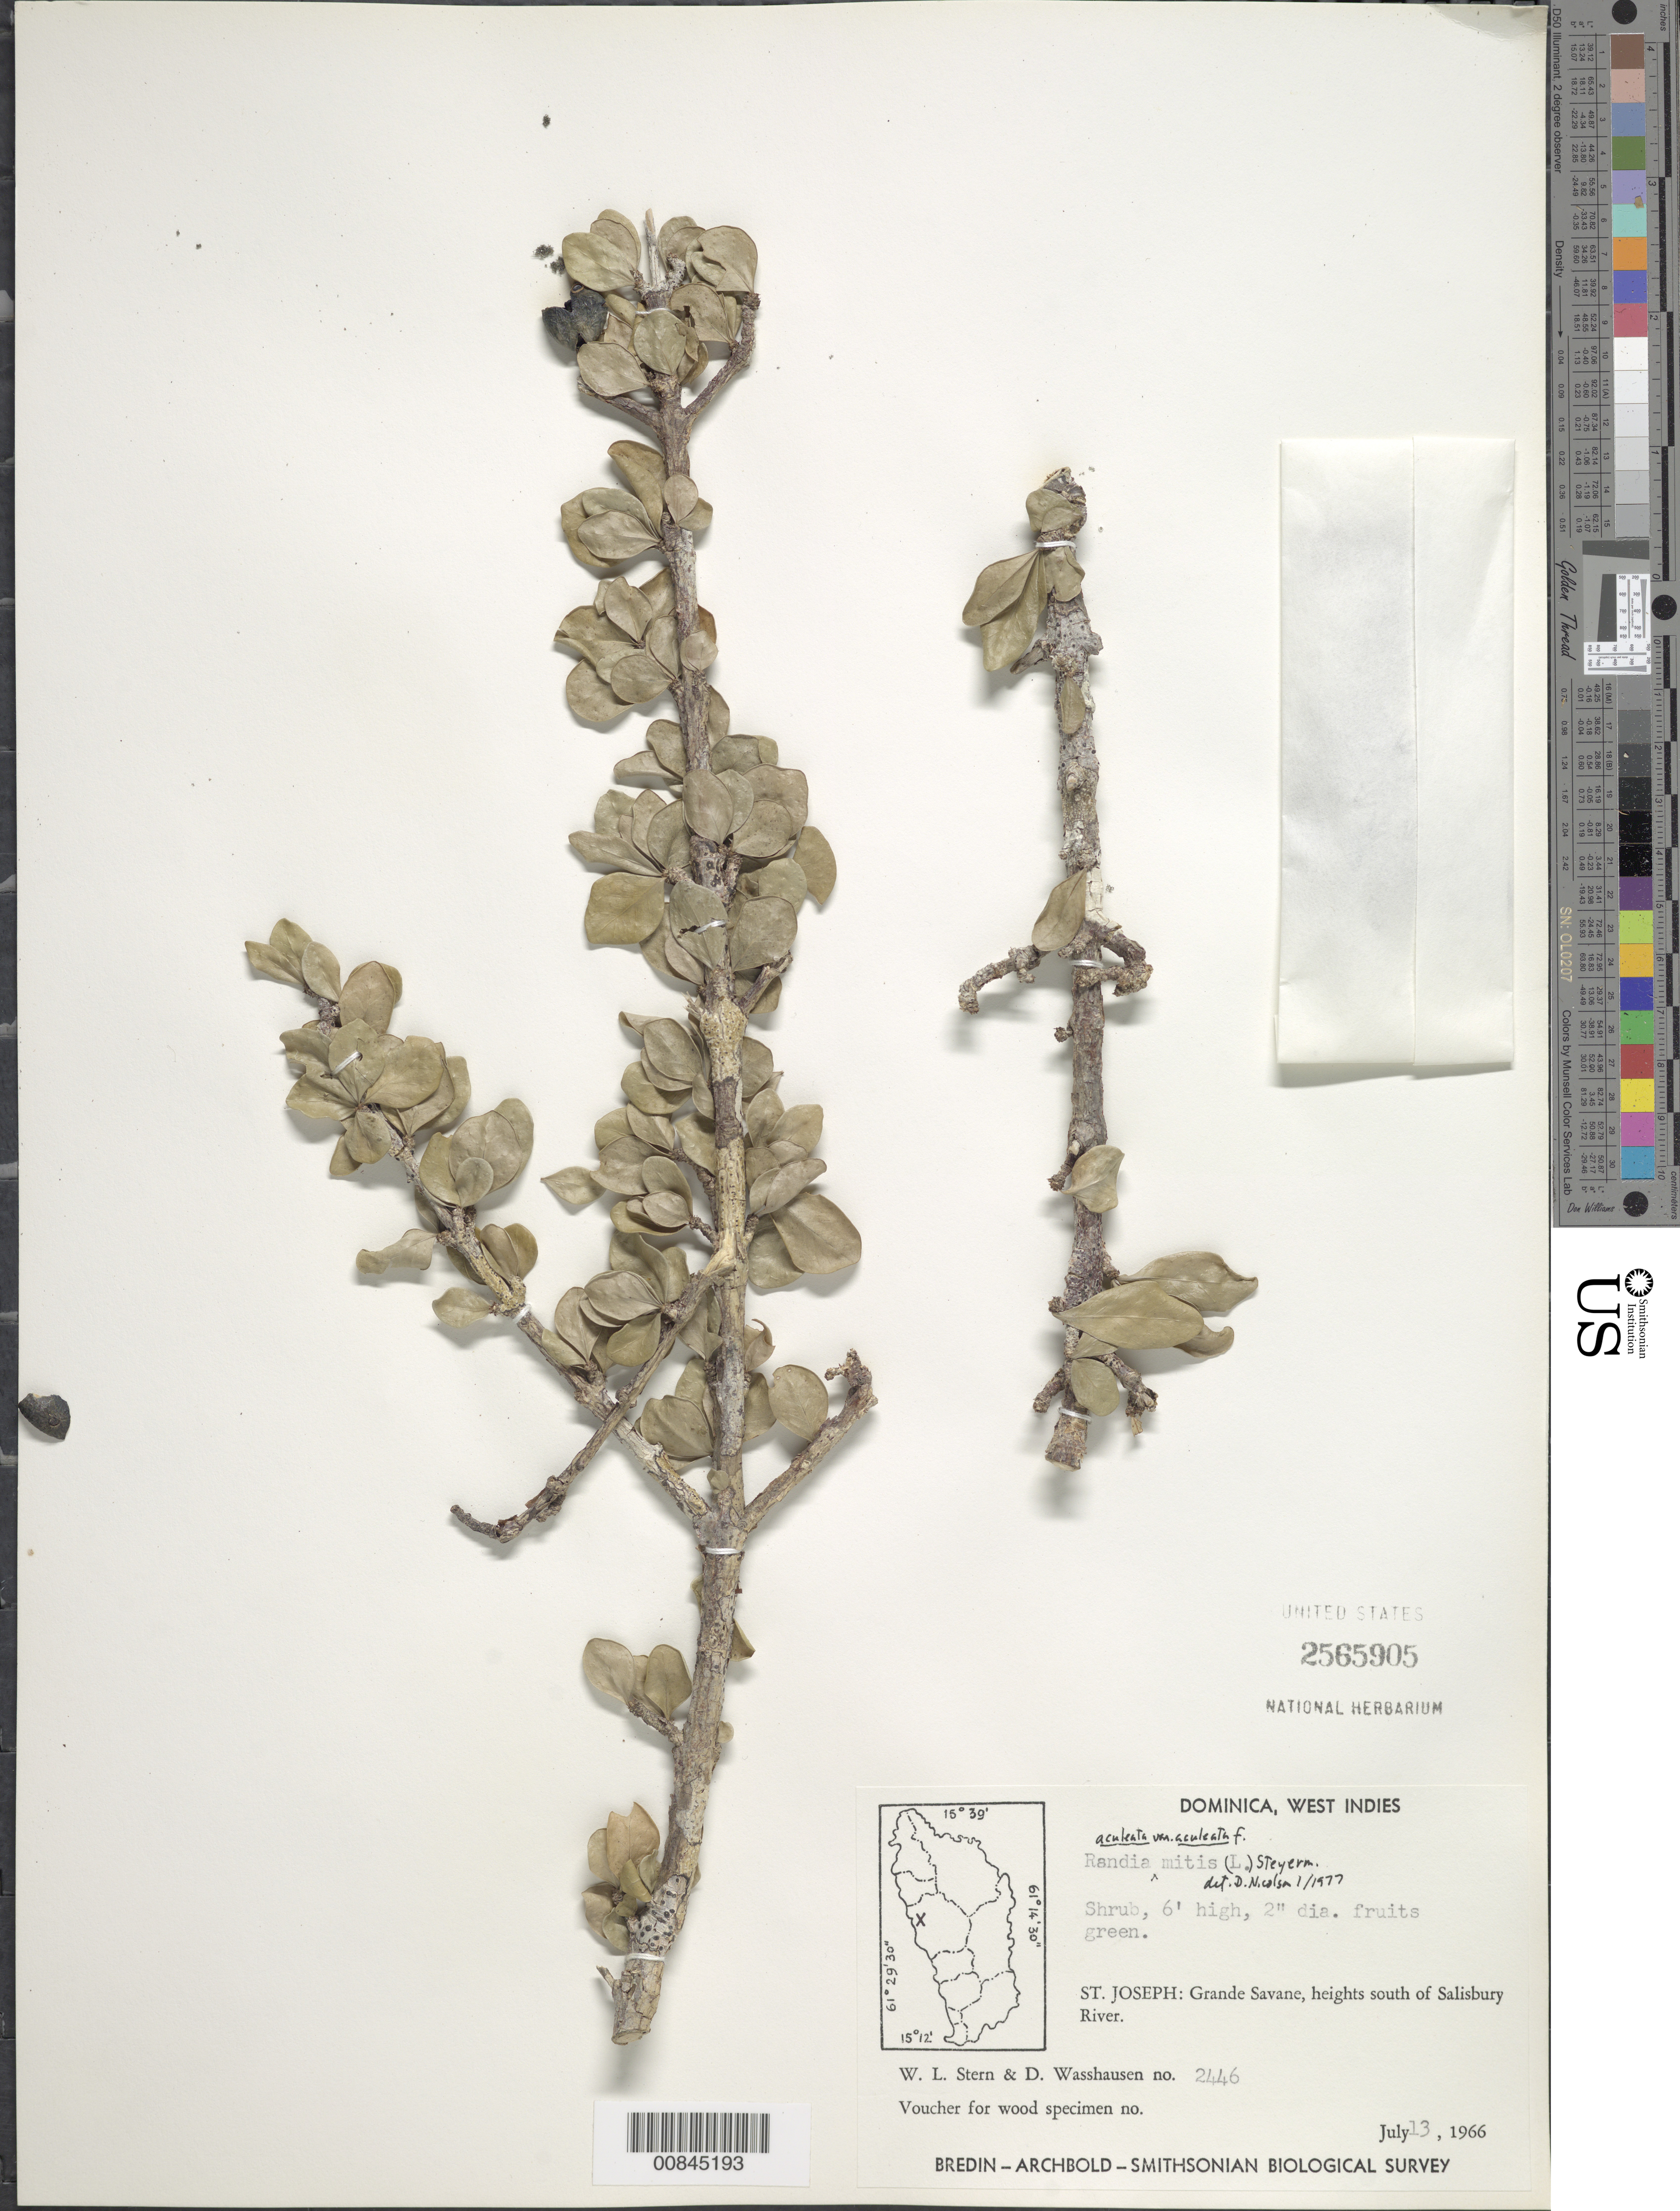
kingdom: Plantae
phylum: Tracheophyta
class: Magnoliopsida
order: Gentianales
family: Rubiaceae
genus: Randia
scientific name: Randia aculeata f. aculeata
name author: L.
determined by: Nicolson, Dan H.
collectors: W. L. Stern & D. C. Wasshausen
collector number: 2446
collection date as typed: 13 Jul 1966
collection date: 1966-07-13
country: Dominica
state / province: St. Joseph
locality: Grande Savane, heights south of Salisbury River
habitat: Savane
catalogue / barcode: US 2565905